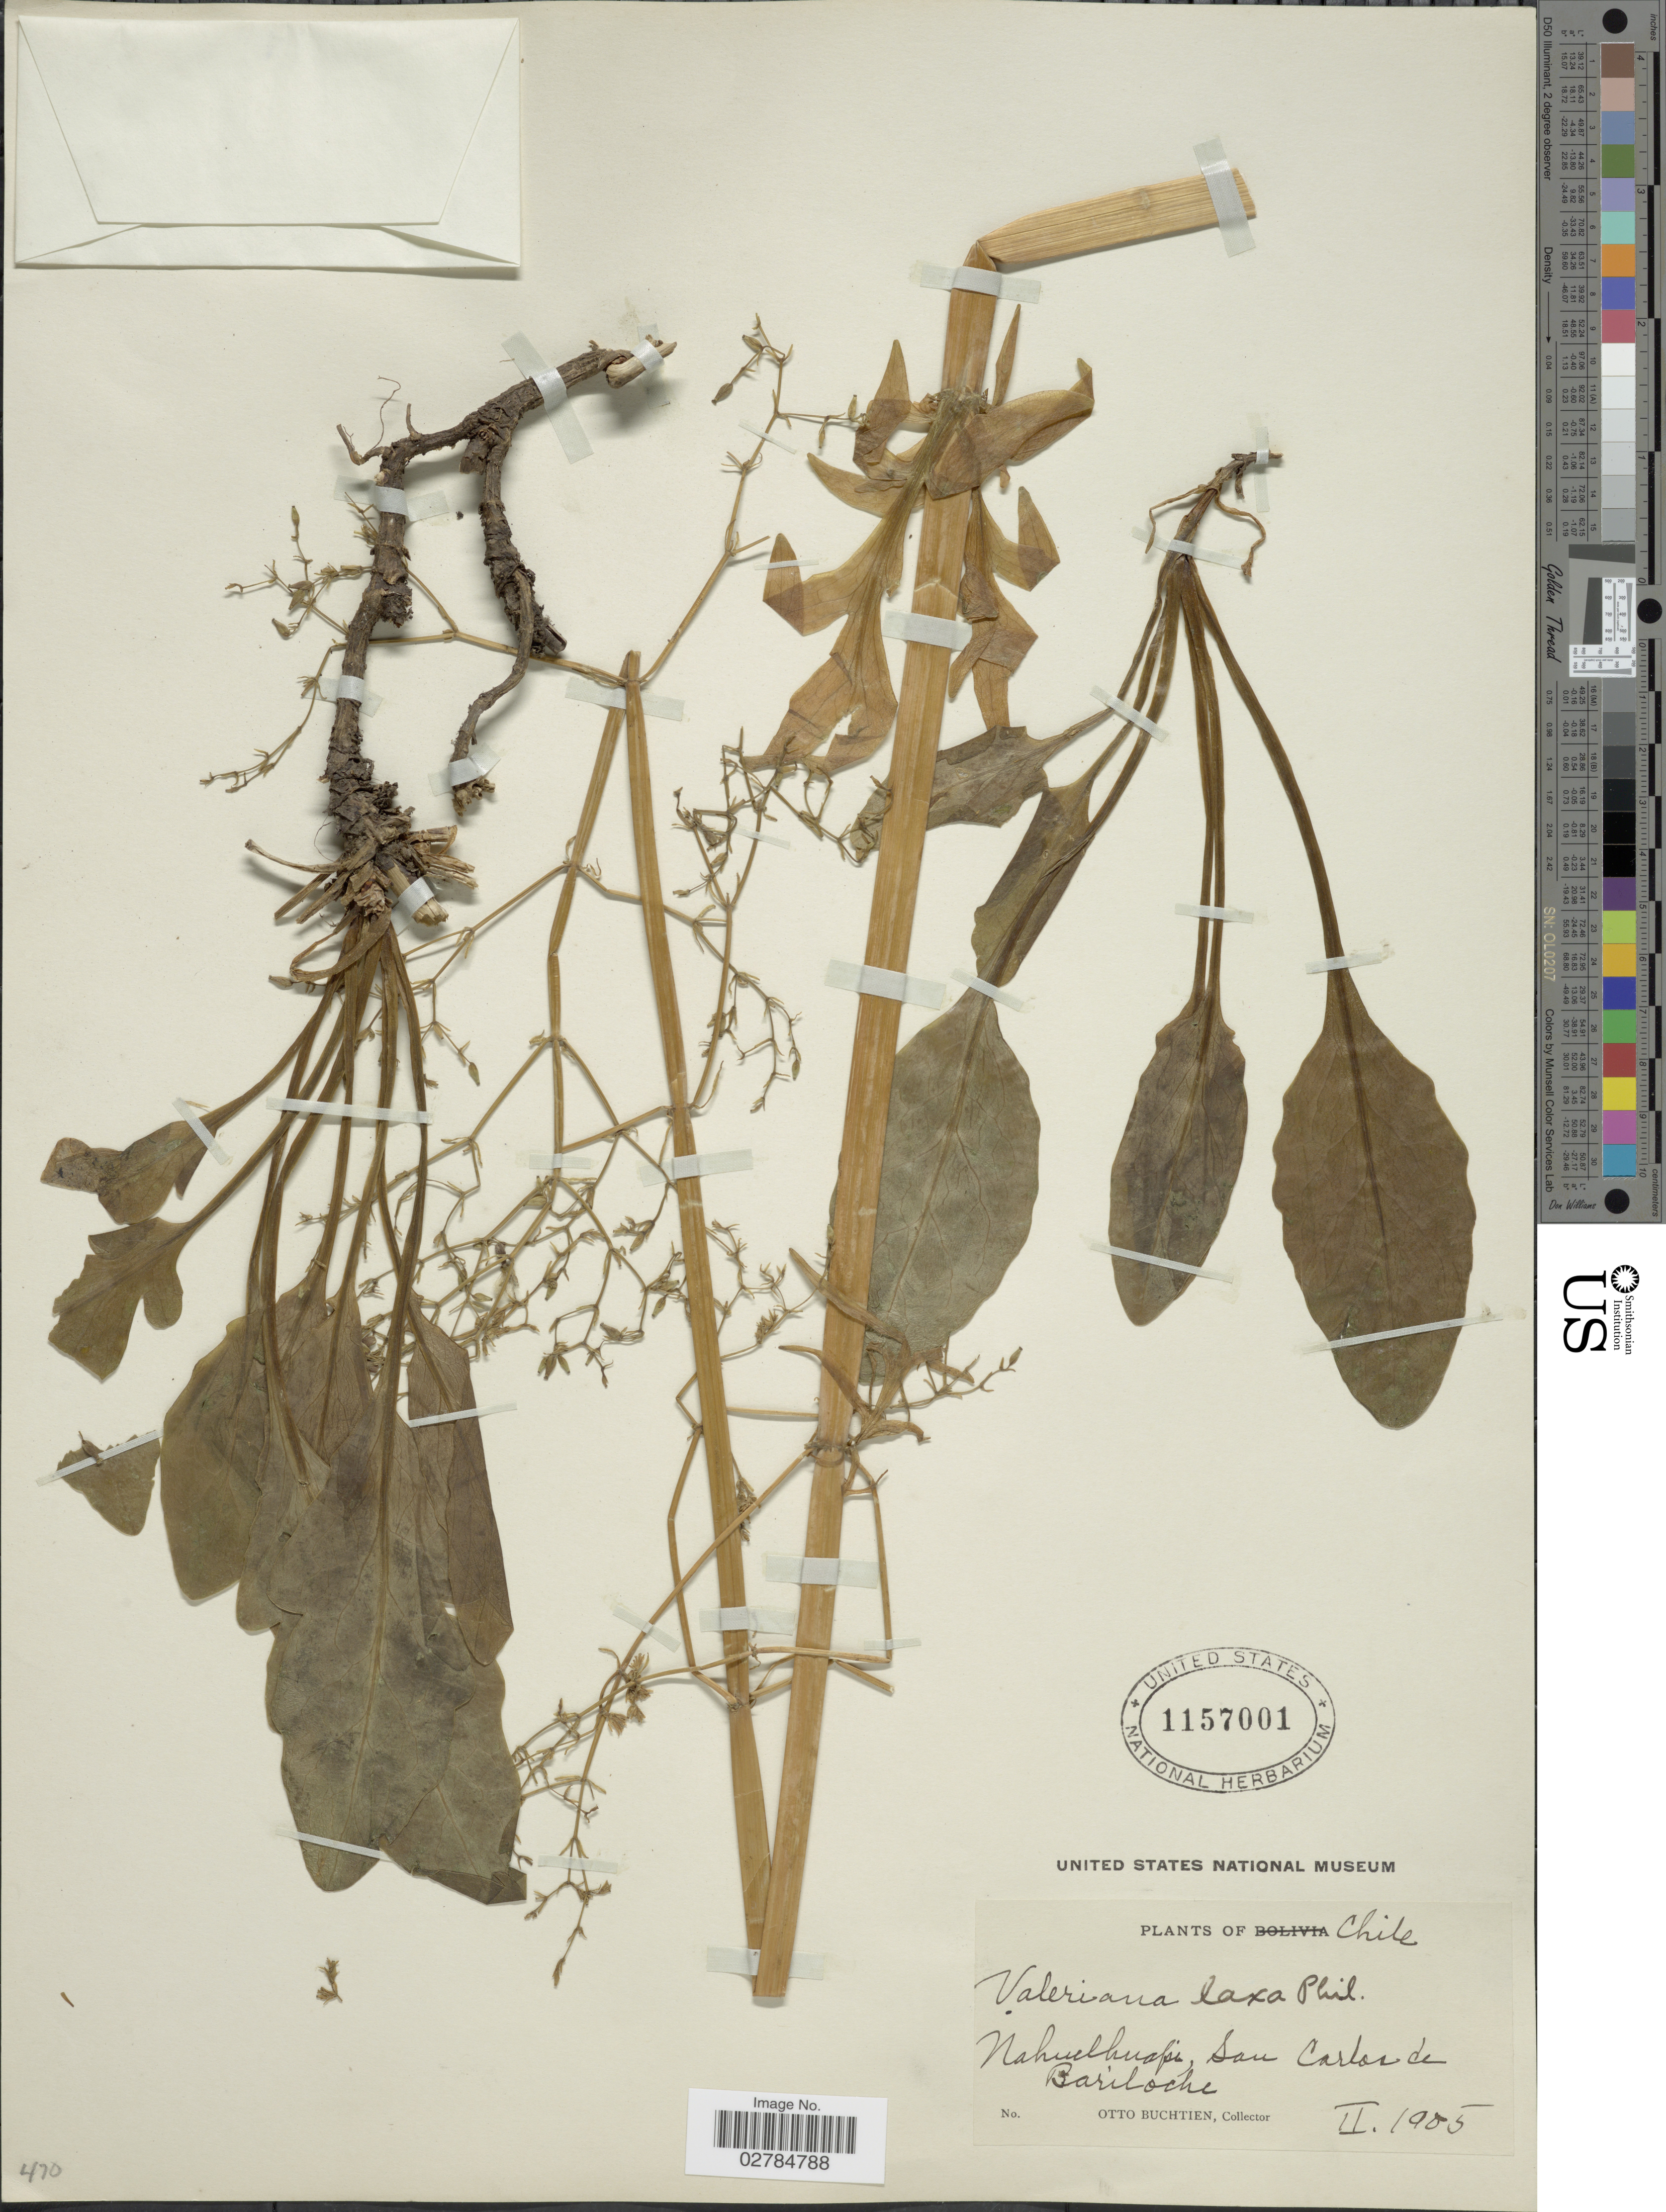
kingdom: Plantae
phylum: Tracheophyta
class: Magnoliopsida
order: Dipsacales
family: Caprifoliaceae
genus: Valeriana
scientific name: Valeriana laxa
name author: Phil.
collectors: O. Buchtien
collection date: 1905-02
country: Chile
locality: Nahuelhuapi, San Carlos de Bariloche.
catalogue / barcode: US 1157001